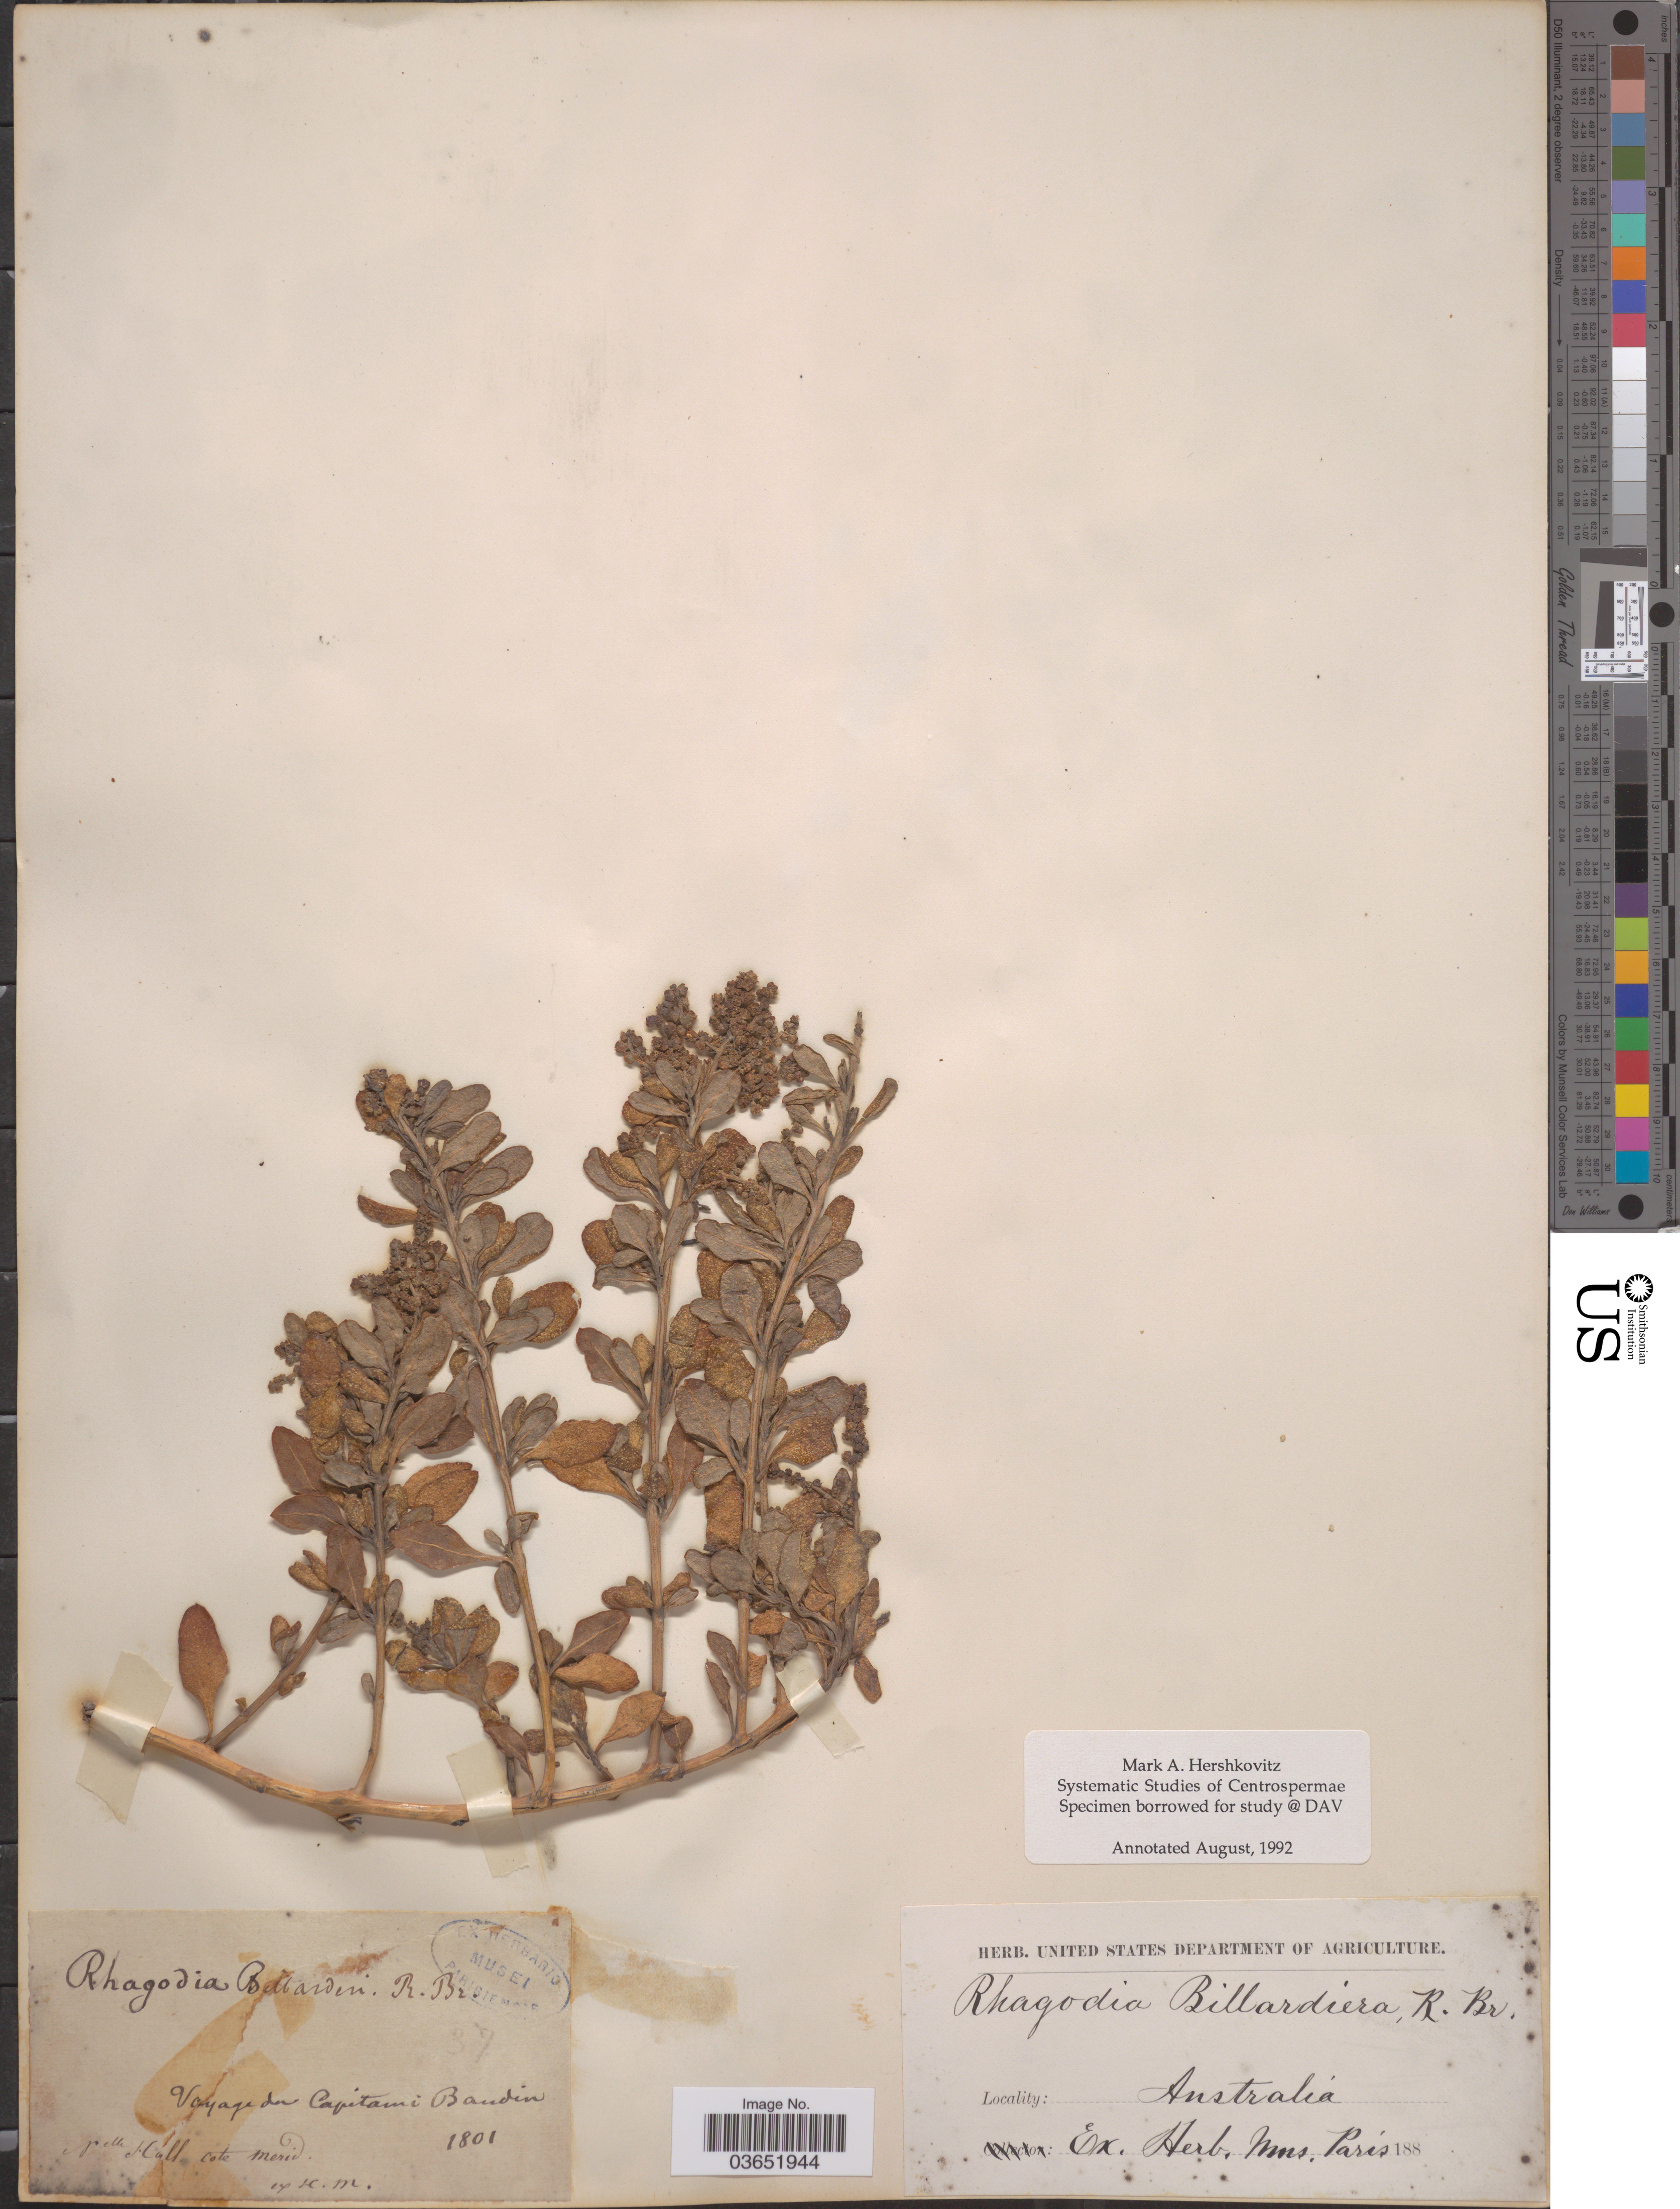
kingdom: Plantae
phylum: Tracheophyta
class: Magnoliopsida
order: Caryophyllales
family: Amaranthaceae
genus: Rhagodia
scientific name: Rhagodia billardierei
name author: R. Br.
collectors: T. Baudin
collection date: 1801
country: Australia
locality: Nelle Holl cote Merid.